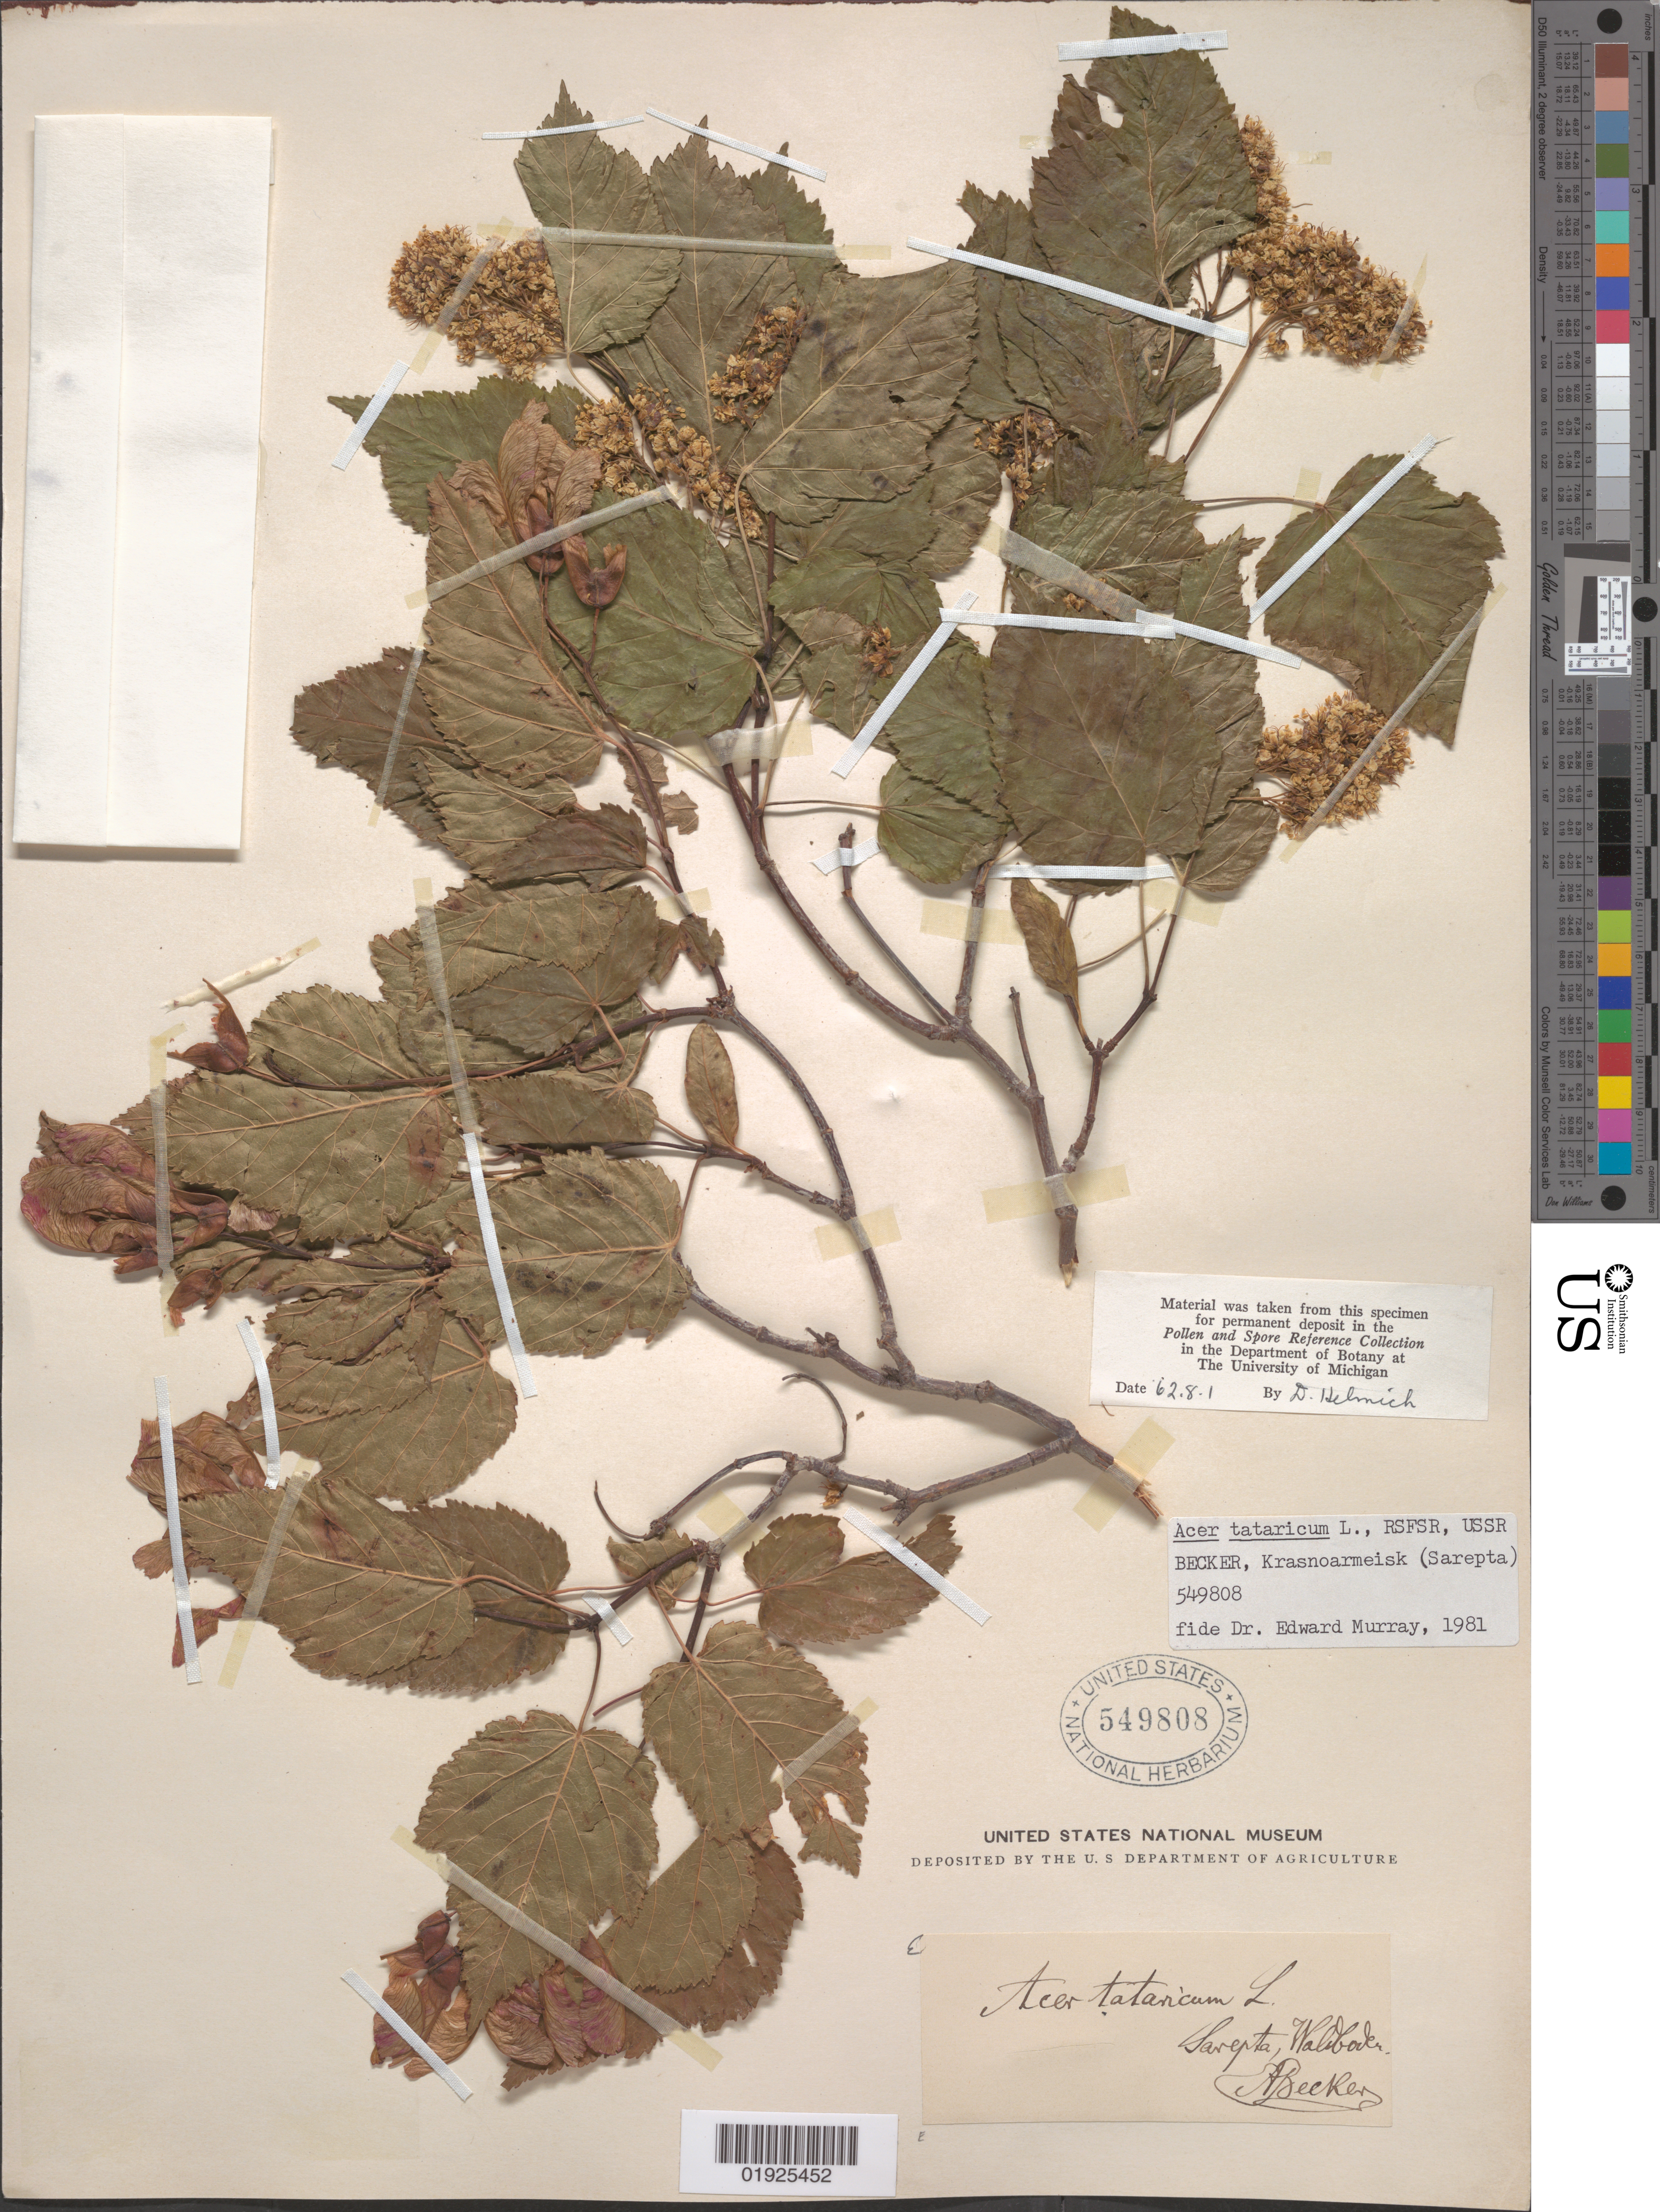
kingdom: Plantae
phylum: Tracheophyta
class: Magnoliopsida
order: Sapindales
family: Sapindaceae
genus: Acer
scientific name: Acer tataricum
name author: L.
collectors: A. K. Becker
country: Russian Federation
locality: Sarepta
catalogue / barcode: US 549808